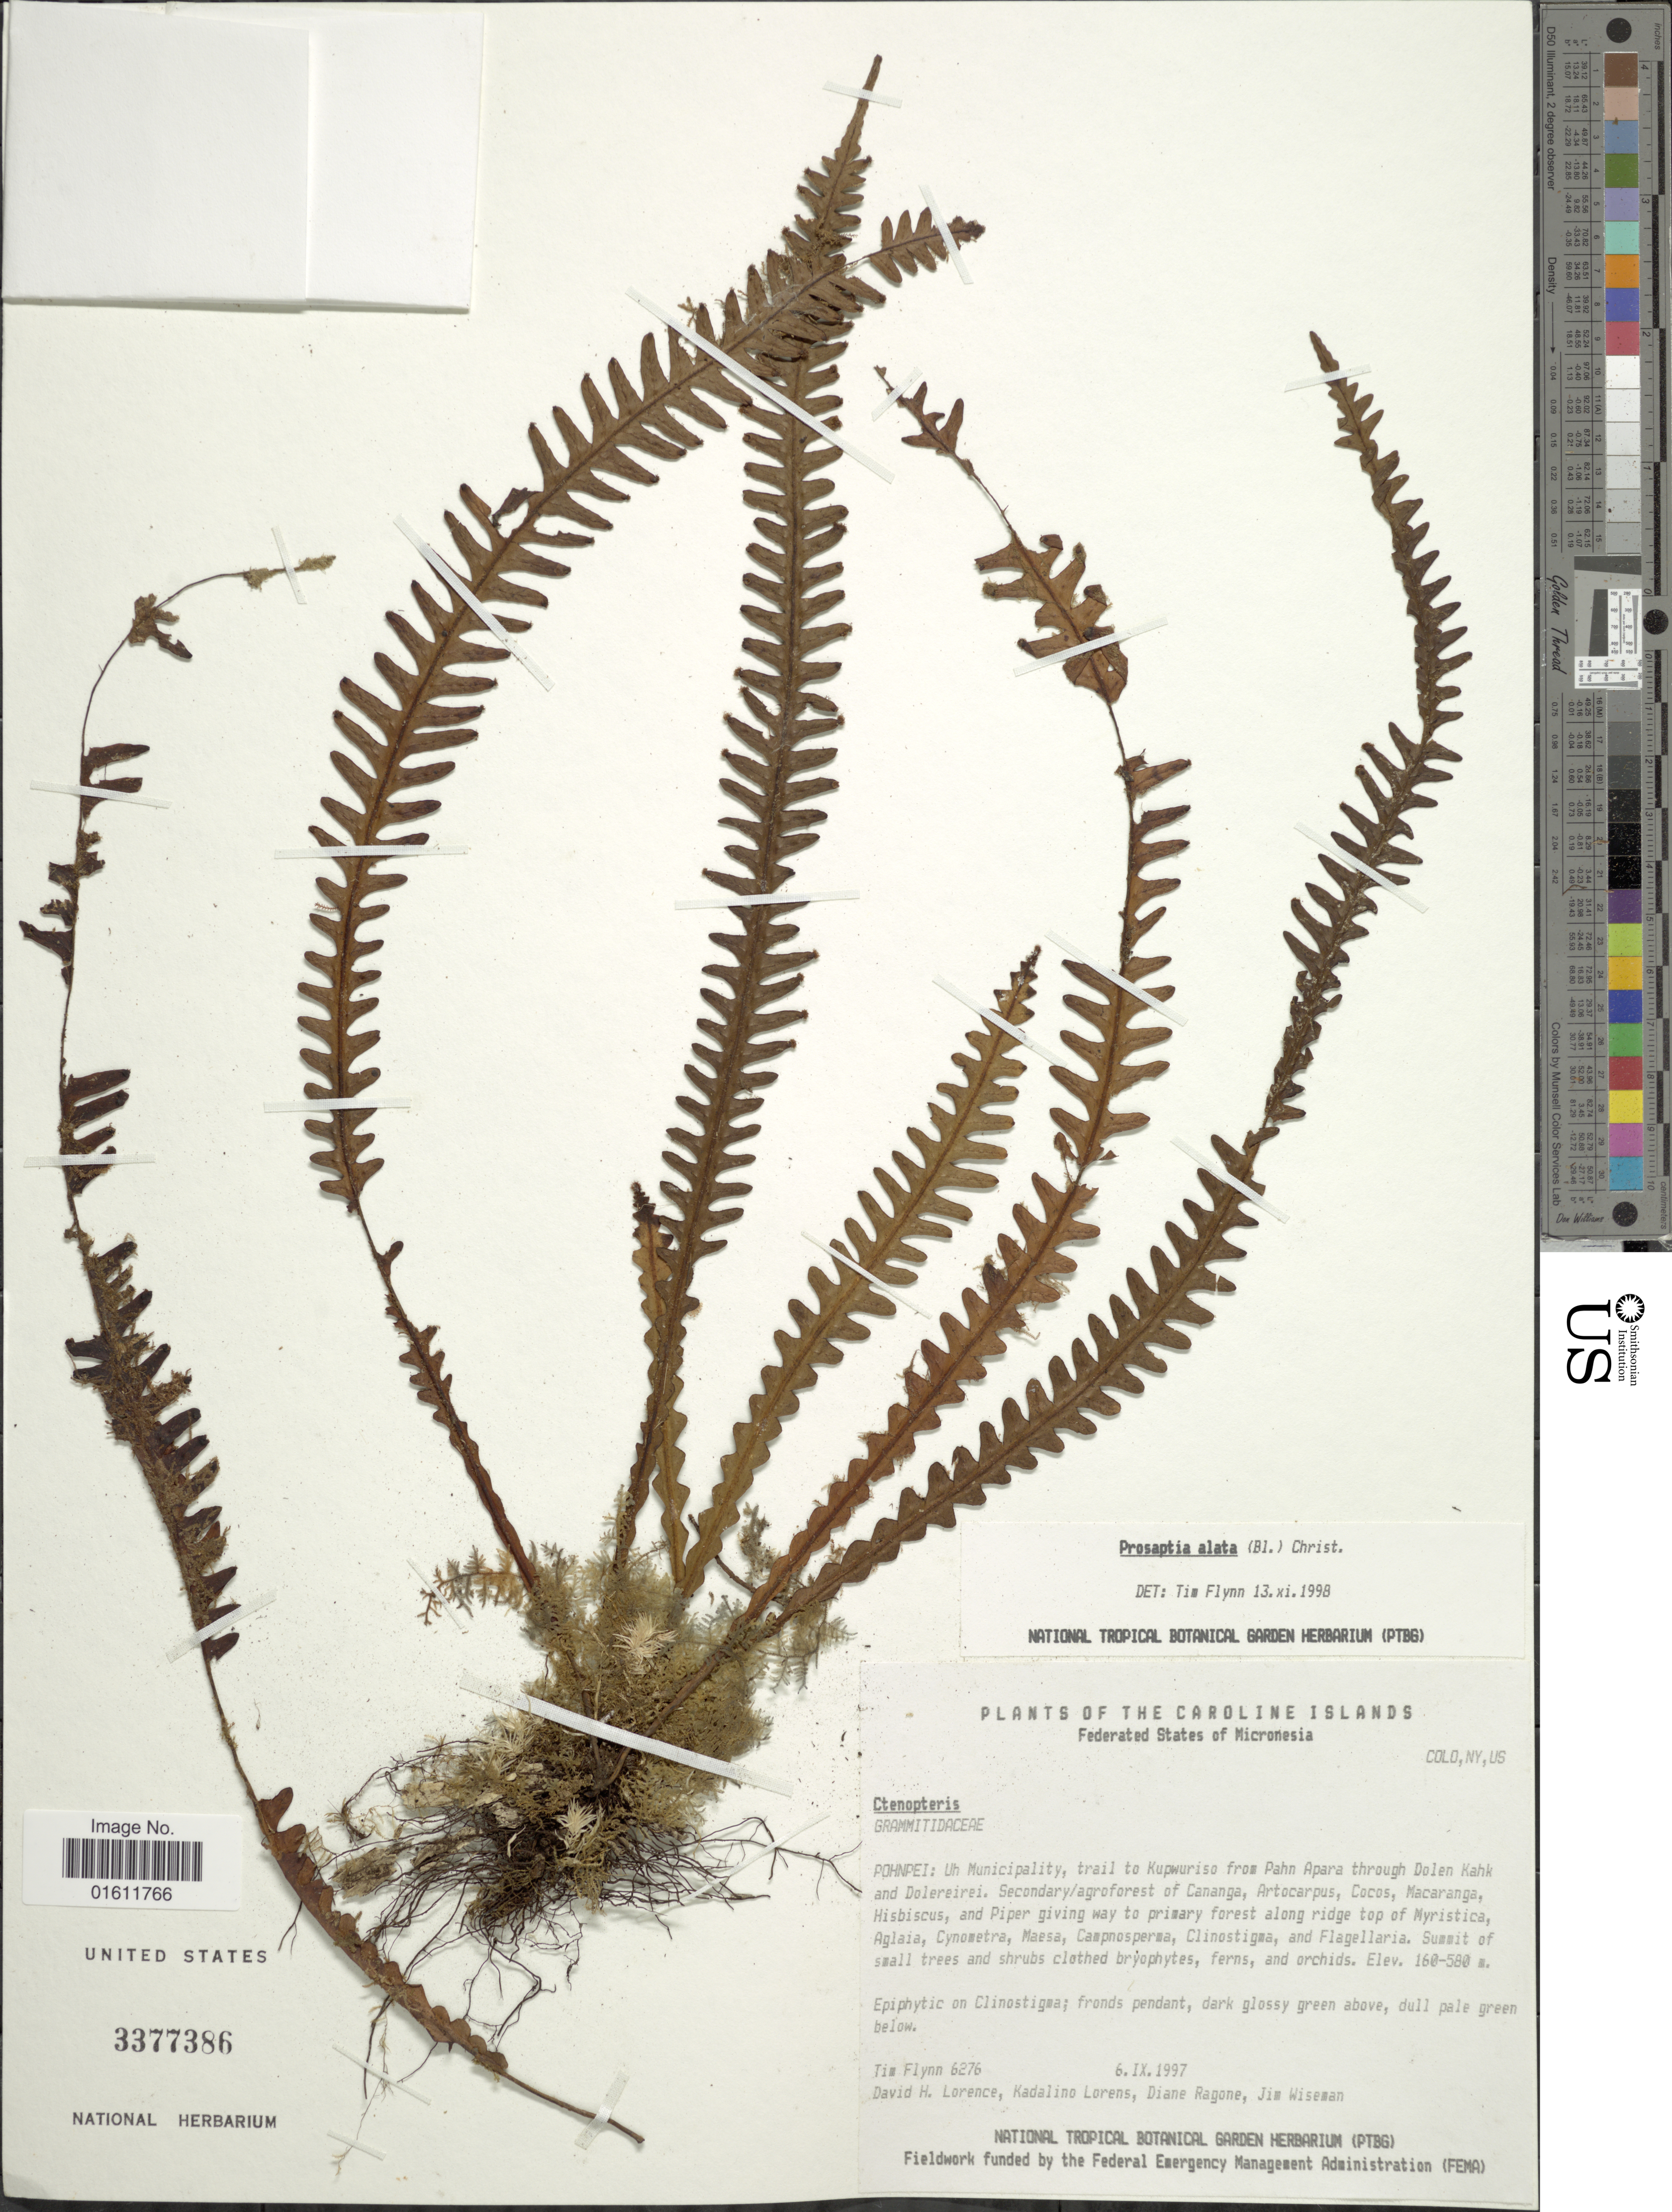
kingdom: Plantae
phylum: Tracheophyta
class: Polypodiopsida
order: Polypodiales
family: Polypodiaceae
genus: Prosaptia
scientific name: Prosaptia alata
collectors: T. Flynn, D. Lorence, K. Lorens, D. Ragone & J. Wiseman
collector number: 6276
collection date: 1997-09-06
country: Micronesia, Federated States of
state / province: Pohnpei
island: Pohnpei [Ponape]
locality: Caroline Islands, Uh Municipality, trail to Kupwuriso from Pahn Apara through Dolen Kahk and Dolereirei.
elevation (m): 160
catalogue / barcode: US 3377386